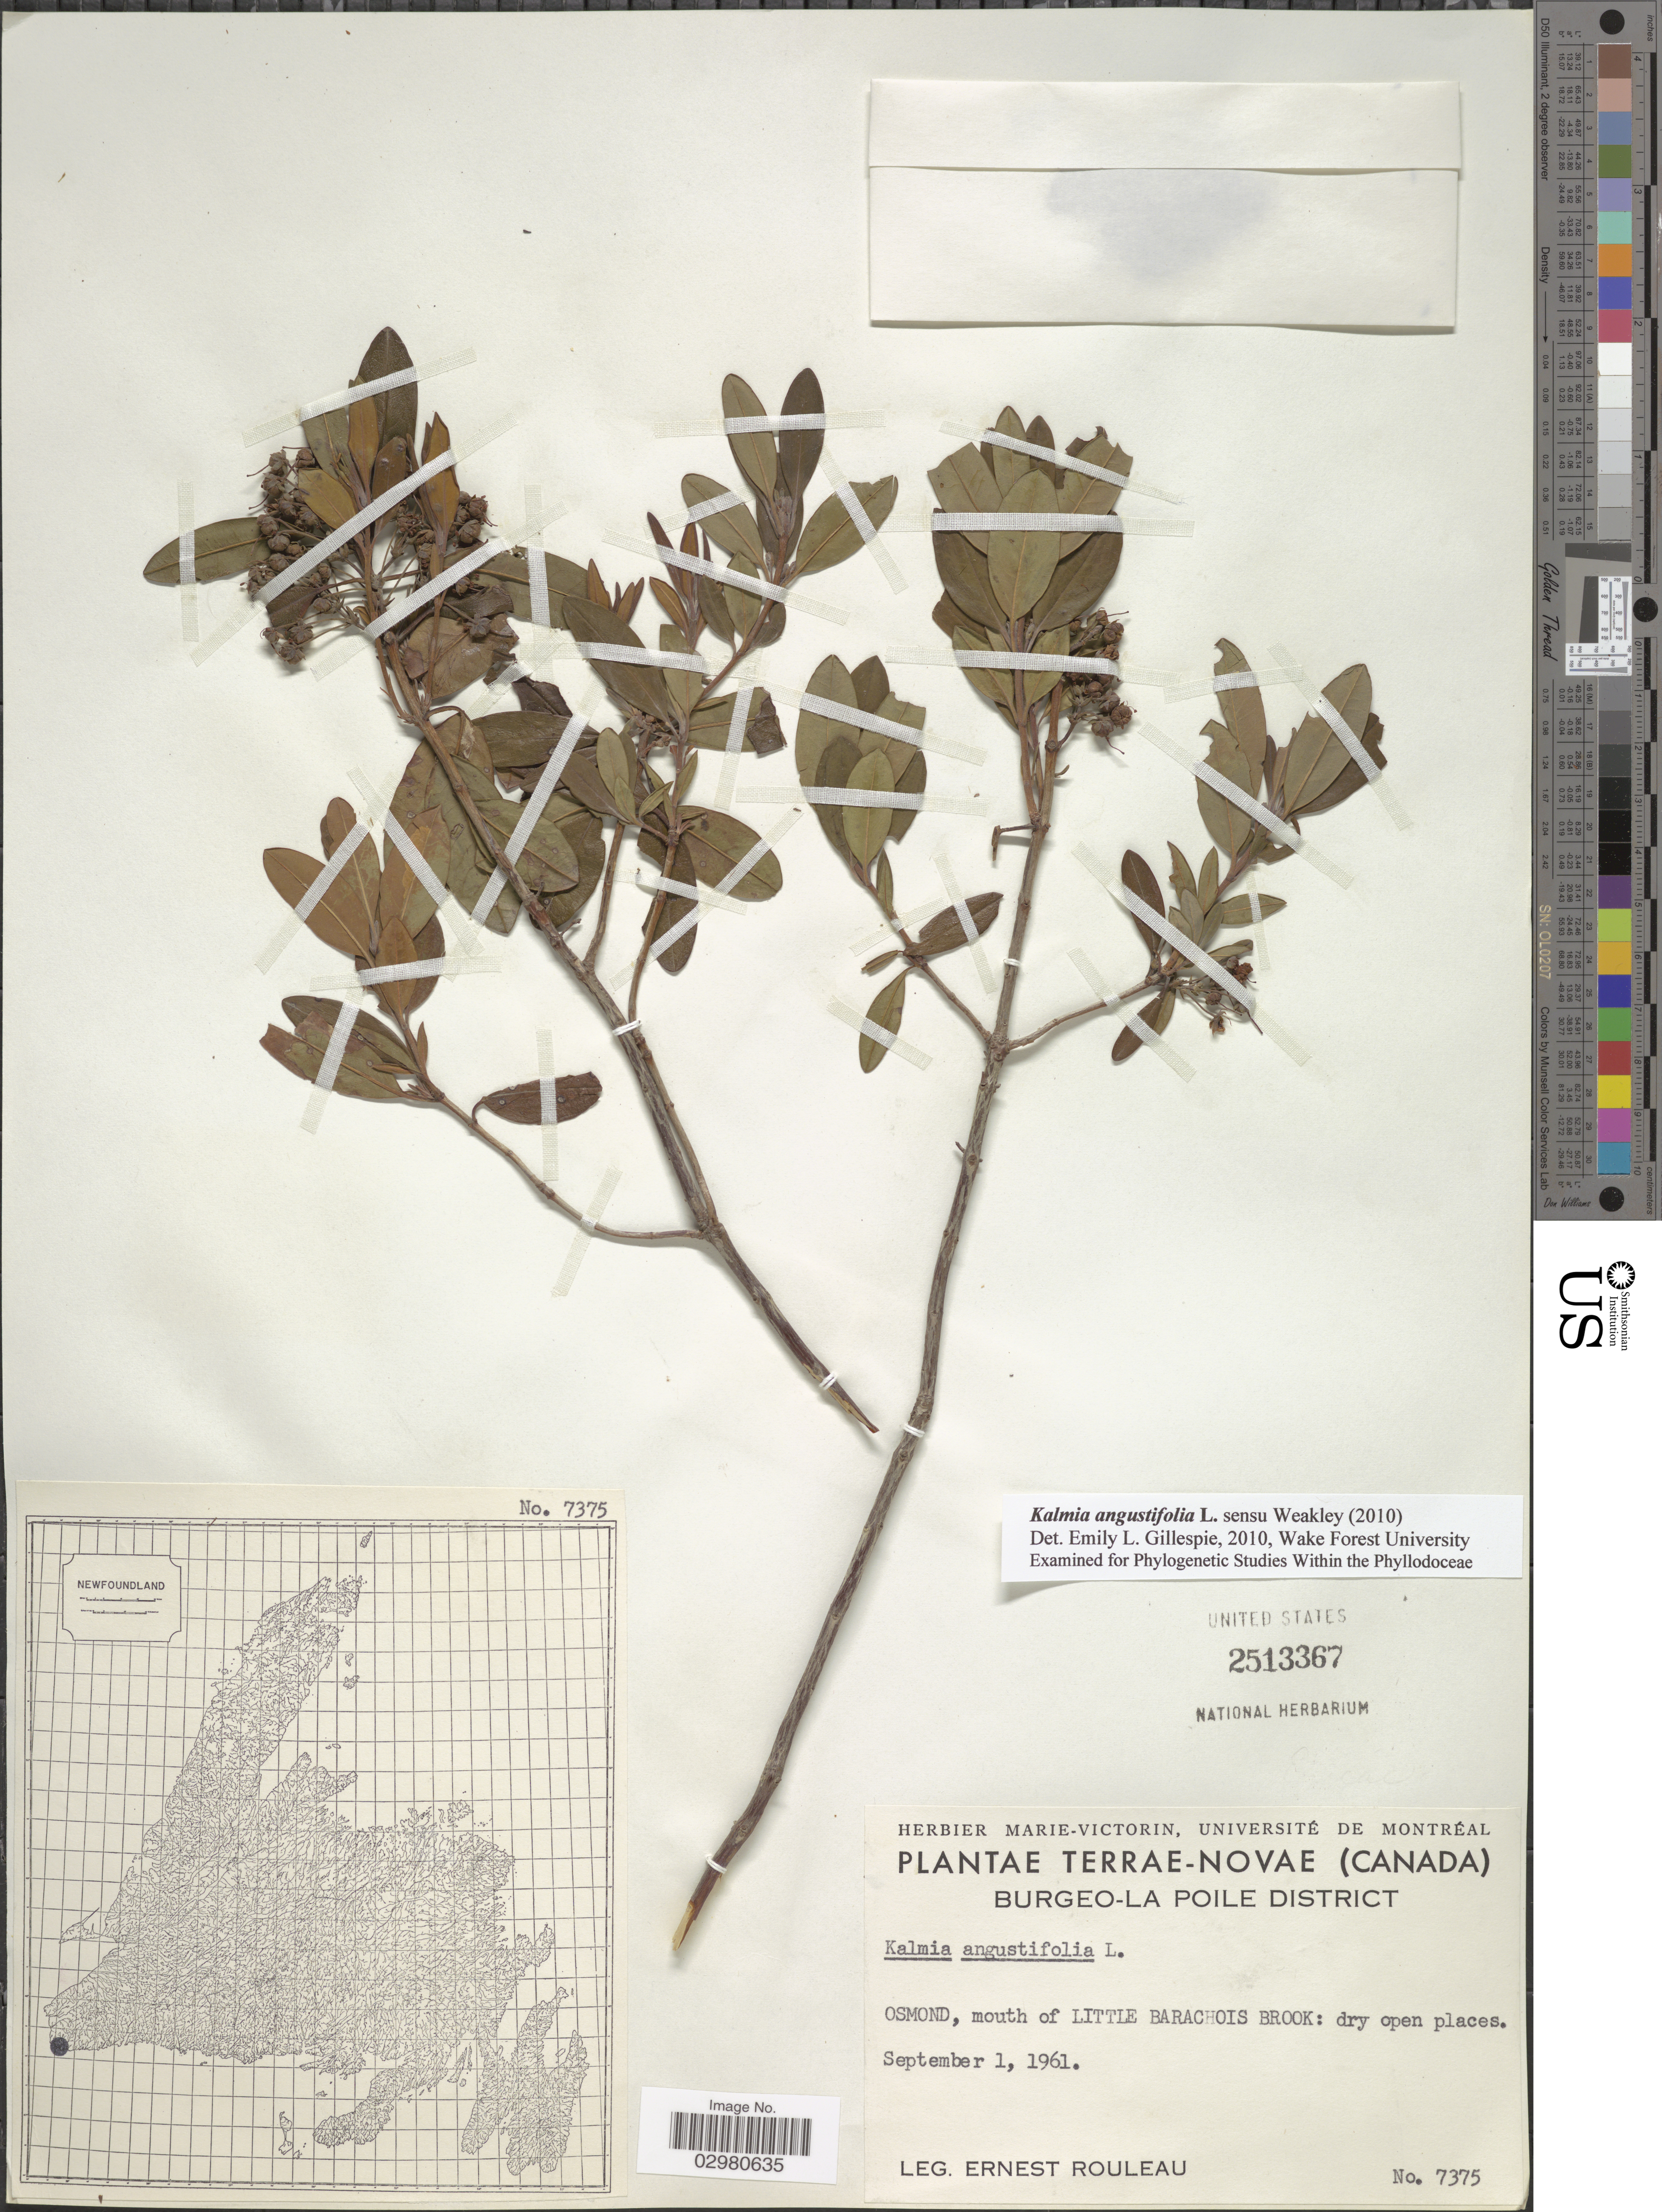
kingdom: Plantae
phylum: Tracheophyta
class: Magnoliopsida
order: Ericales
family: Ericaceae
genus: Kalmia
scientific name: Kalmia angustifolia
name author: L.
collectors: J. Rouleau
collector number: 7375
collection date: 1961-09-01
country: Canada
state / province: Newfoundland and Labrador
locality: Terrae-Novae. Burgeo-La Poile District. Osmond, mouth of Little Barachois Brook.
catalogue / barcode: US 2513367